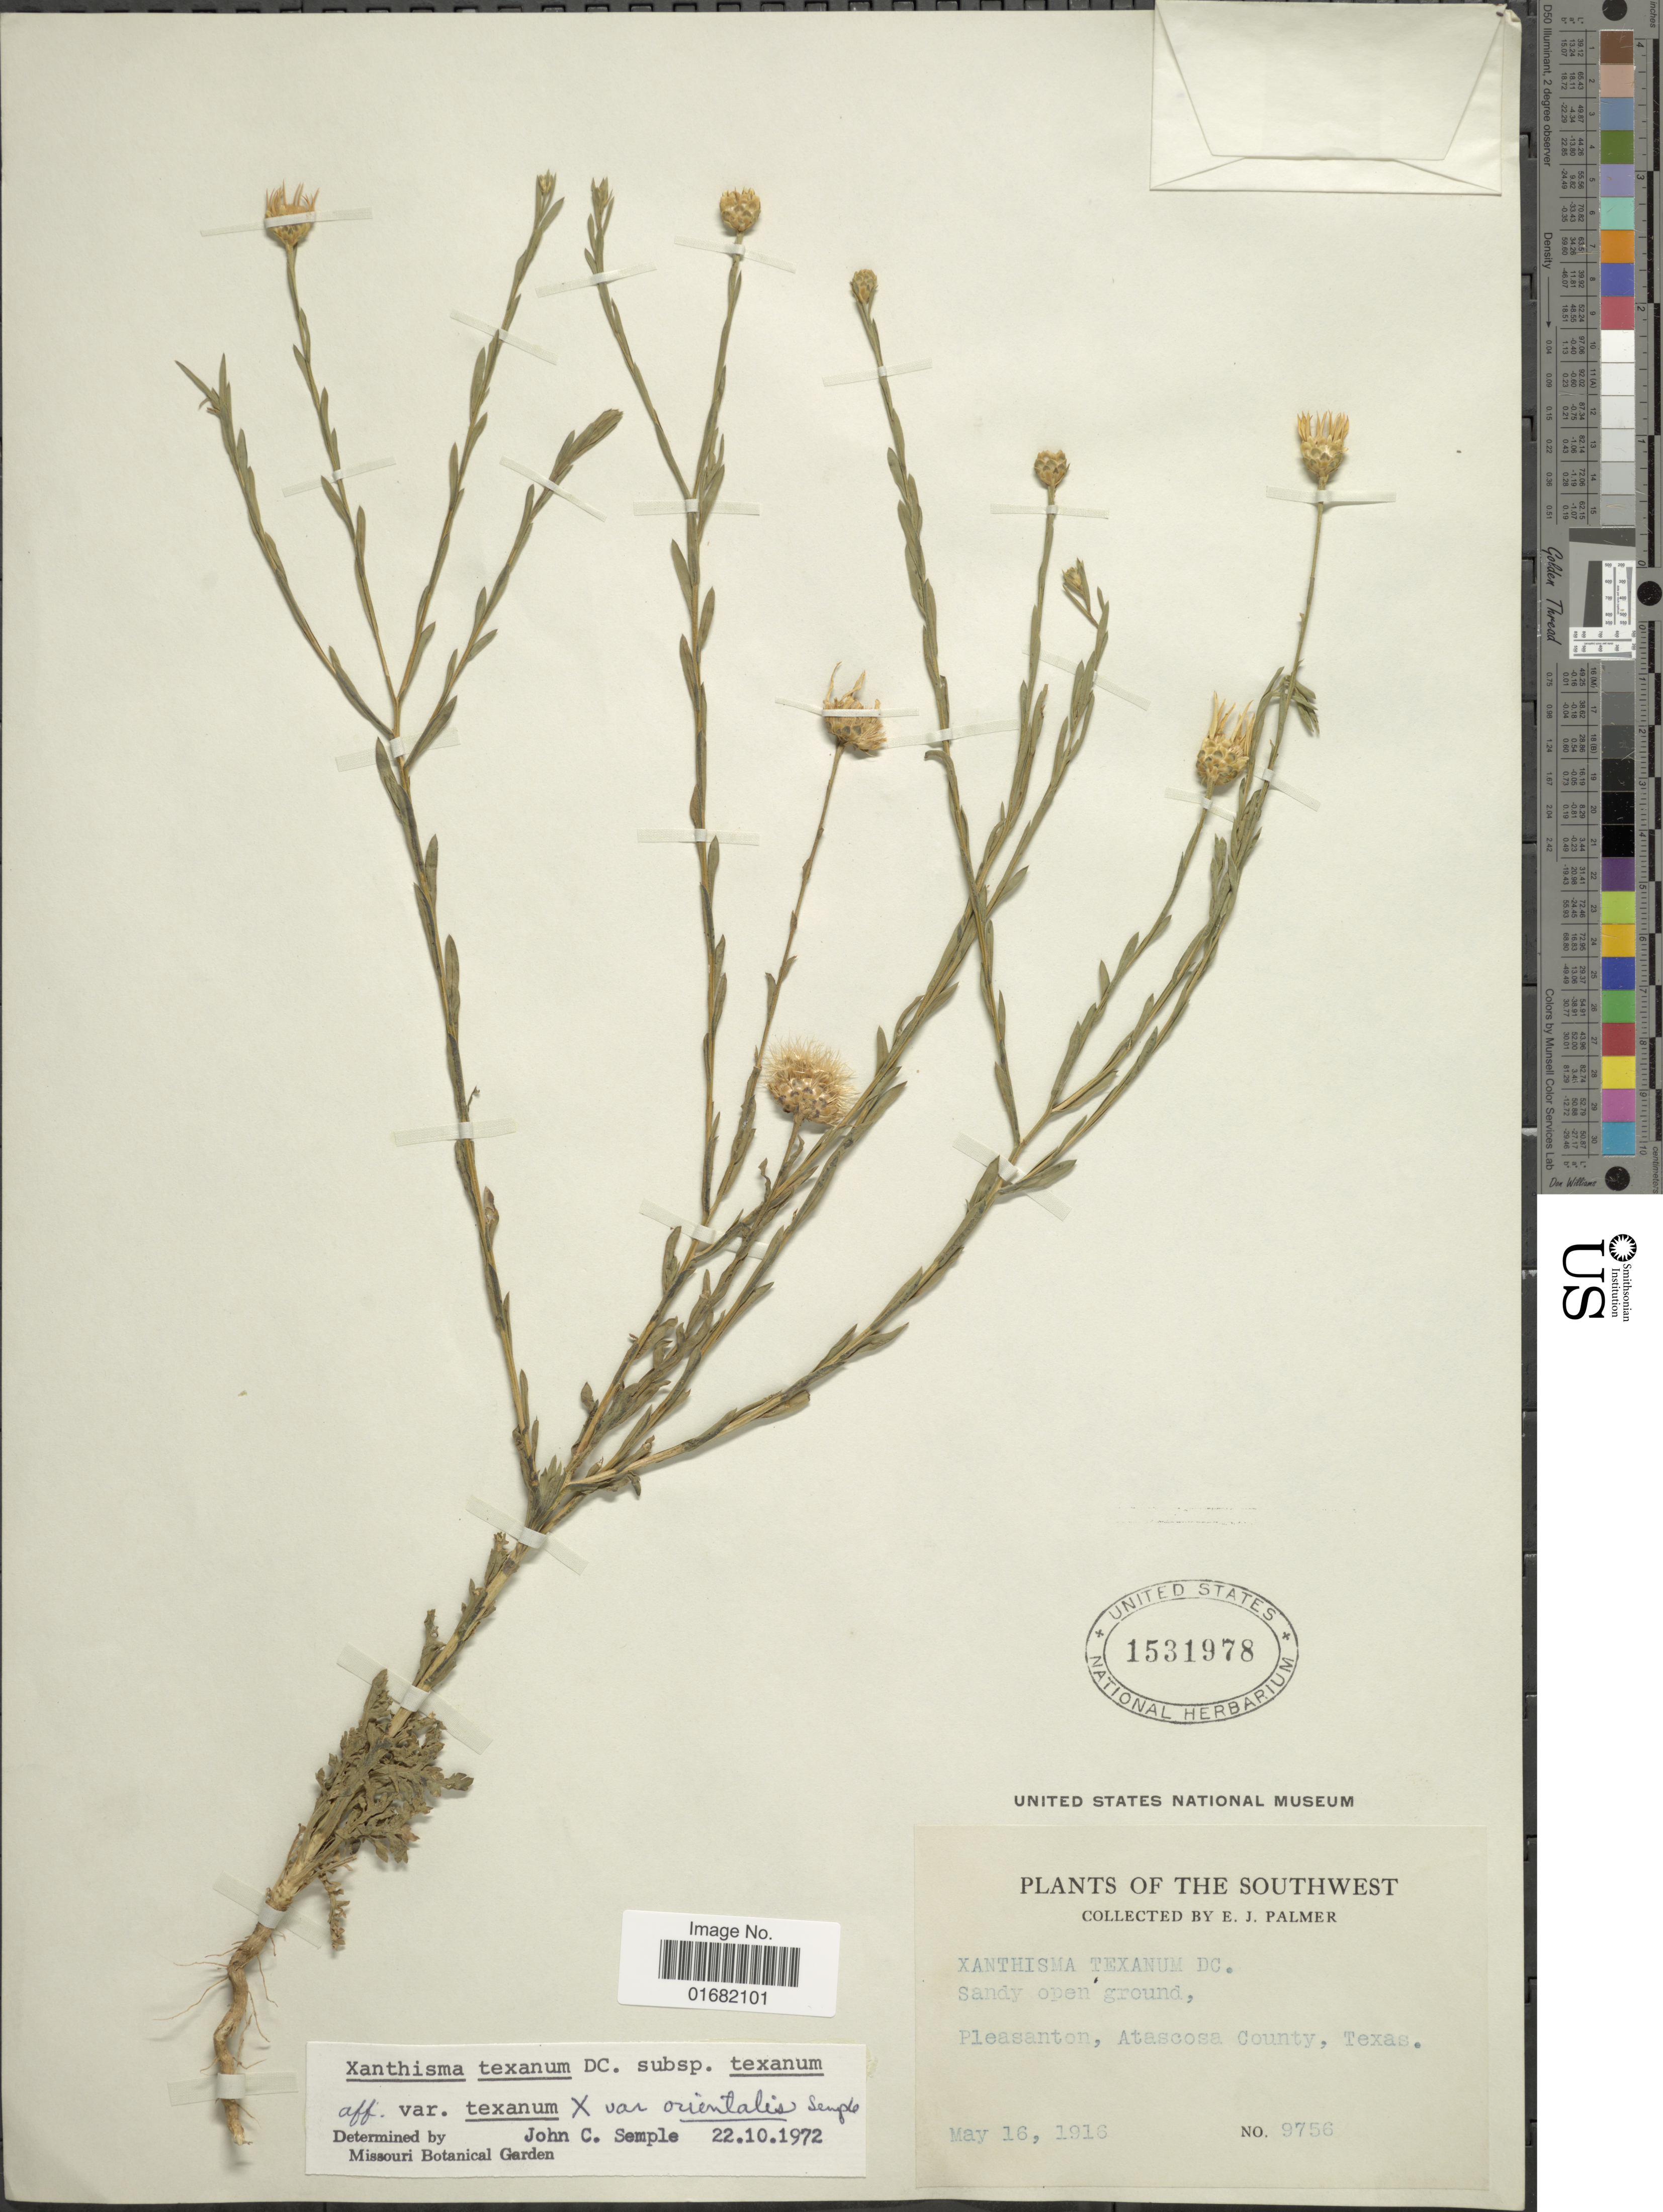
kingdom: Plantae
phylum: Tracheophyta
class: Magnoliopsida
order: Asterales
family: Asteraceae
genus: Xanthisma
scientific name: Xanthisma texanum subsp. texanum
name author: DC.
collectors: E. J. Palmer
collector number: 9756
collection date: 1916-05-15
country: United States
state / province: Texas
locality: Southwest. Pleasanton, Atascosa County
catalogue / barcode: US 1531978